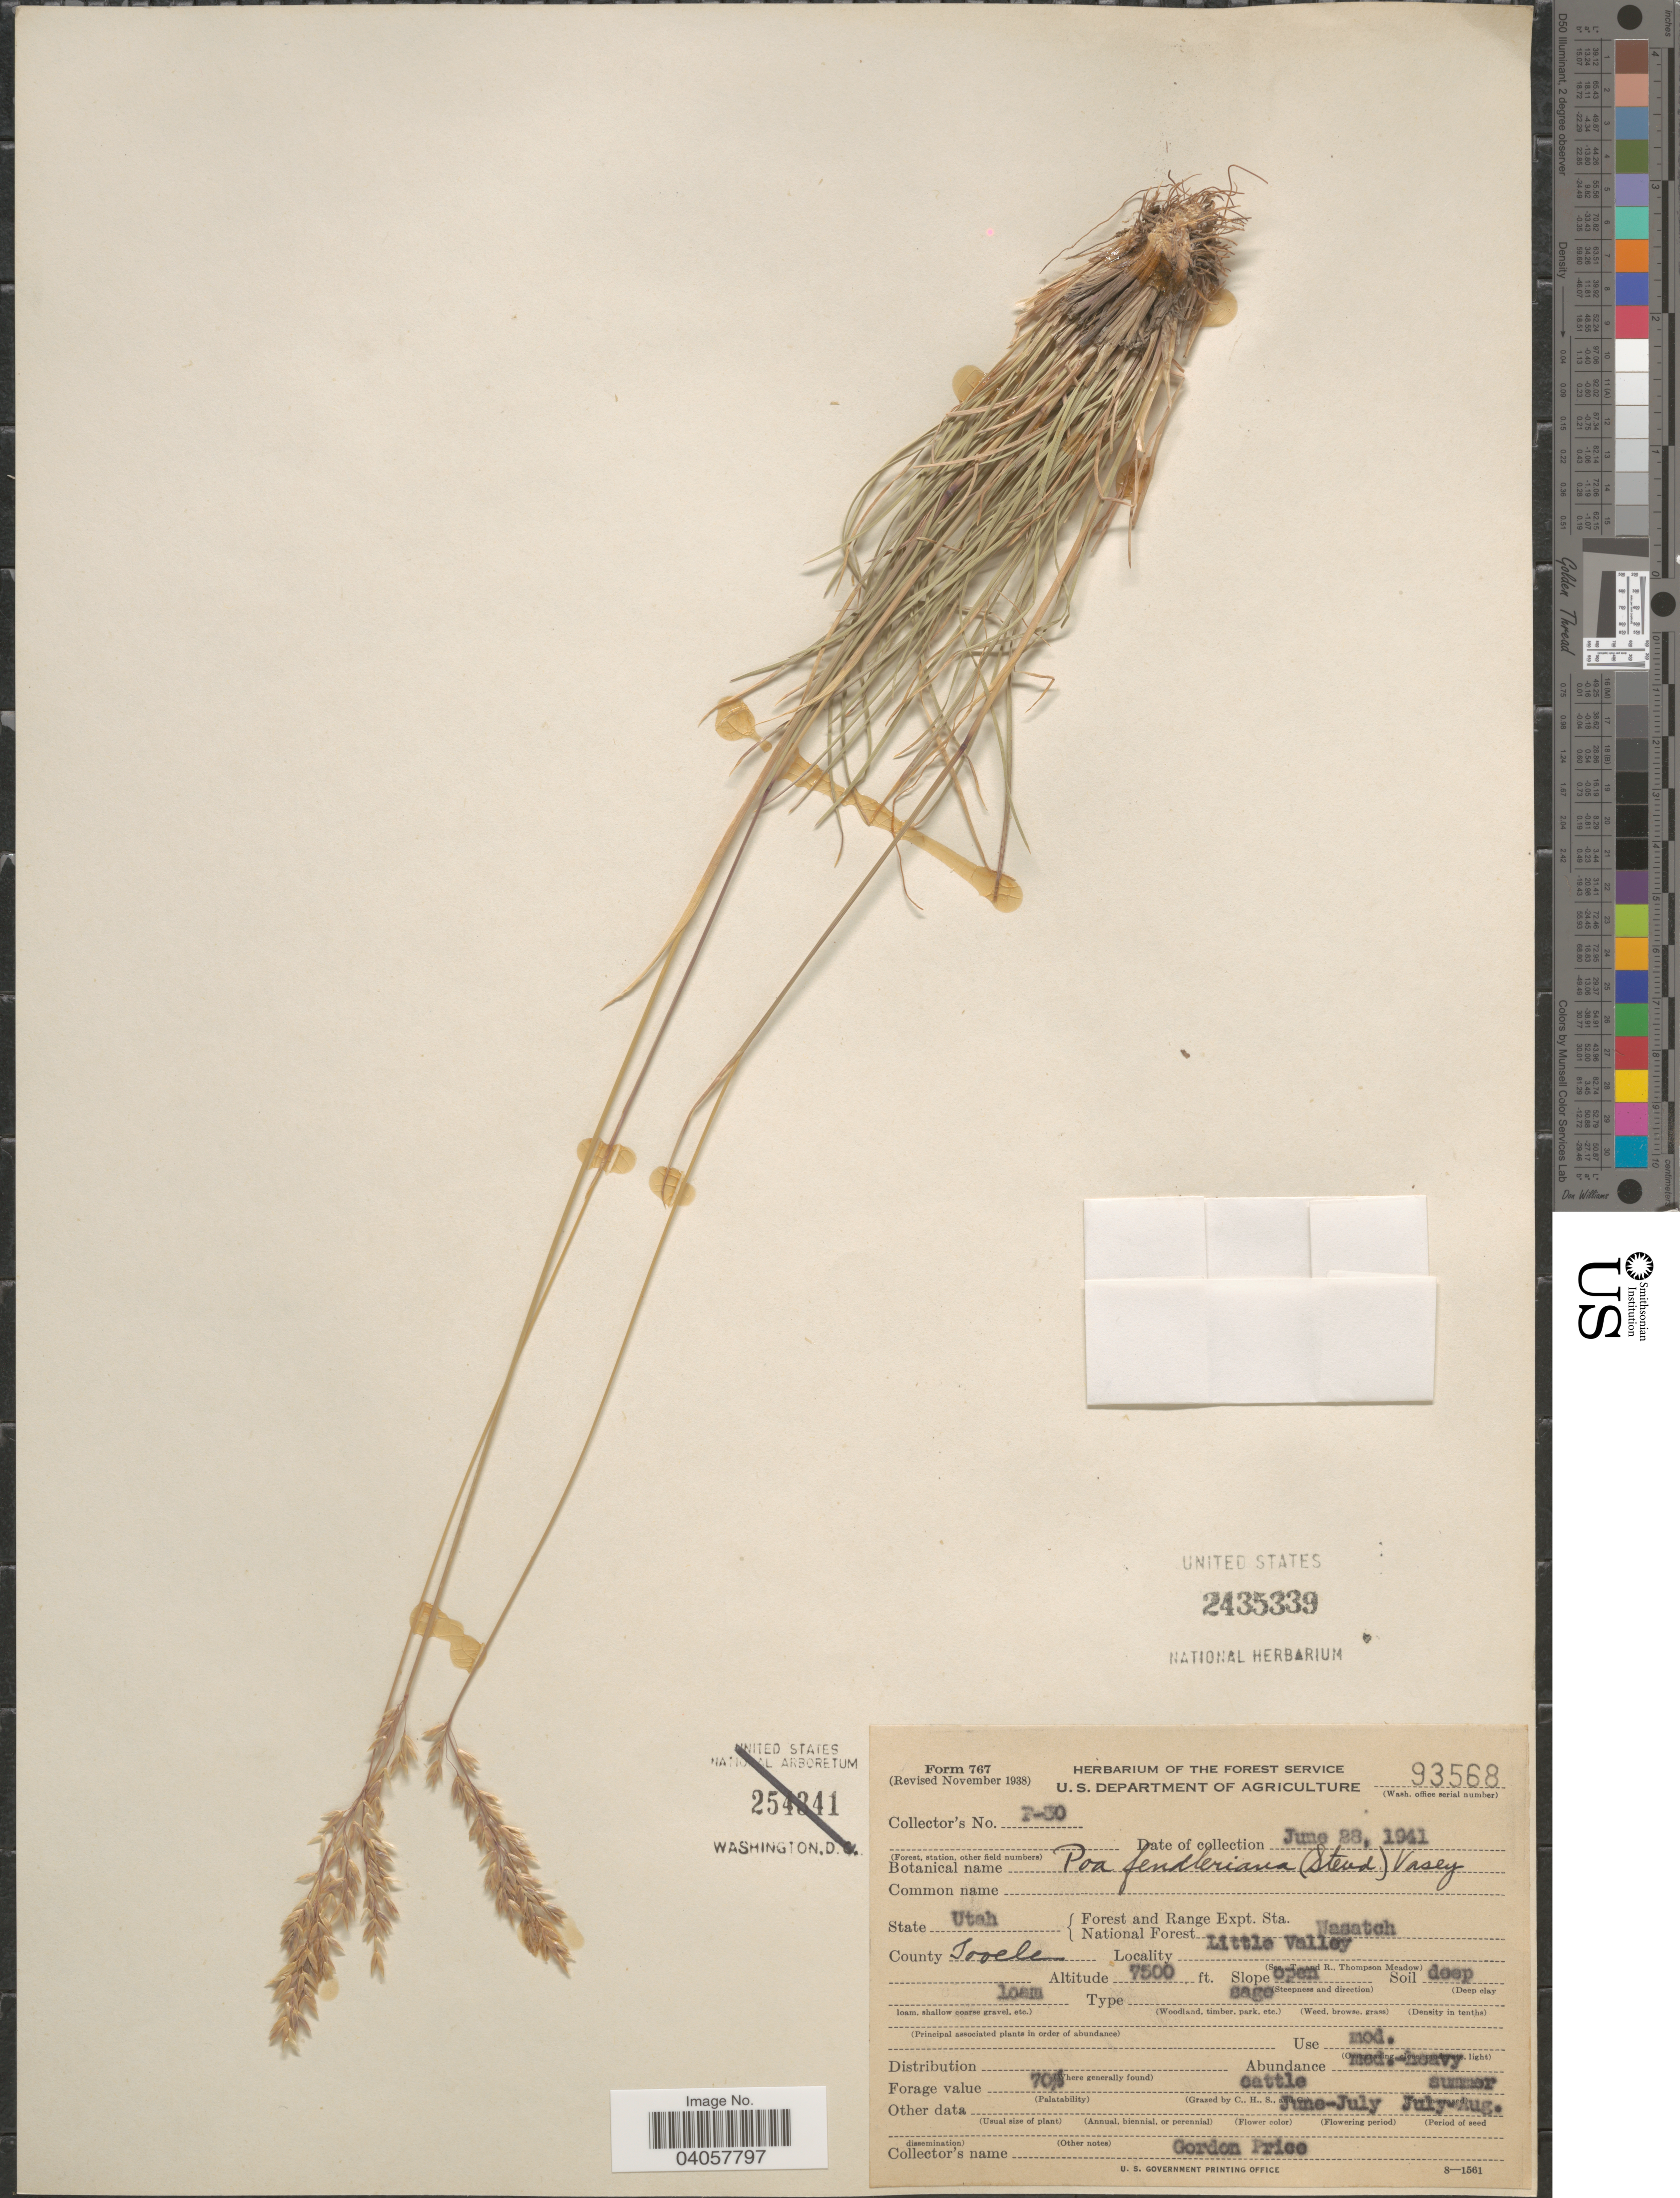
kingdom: Plantae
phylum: Tracheophyta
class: Liliopsida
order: Poales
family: Poaceae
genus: Poa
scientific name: Poa fendleriana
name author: (Steud.) Vasey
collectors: G. Price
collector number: F-30*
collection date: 1941-06-28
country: United States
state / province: Utah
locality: Forest and Range Expt. Sta. National Forest. Wasatch. County Tooele. Little Valley.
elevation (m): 2286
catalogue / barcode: US 2435339